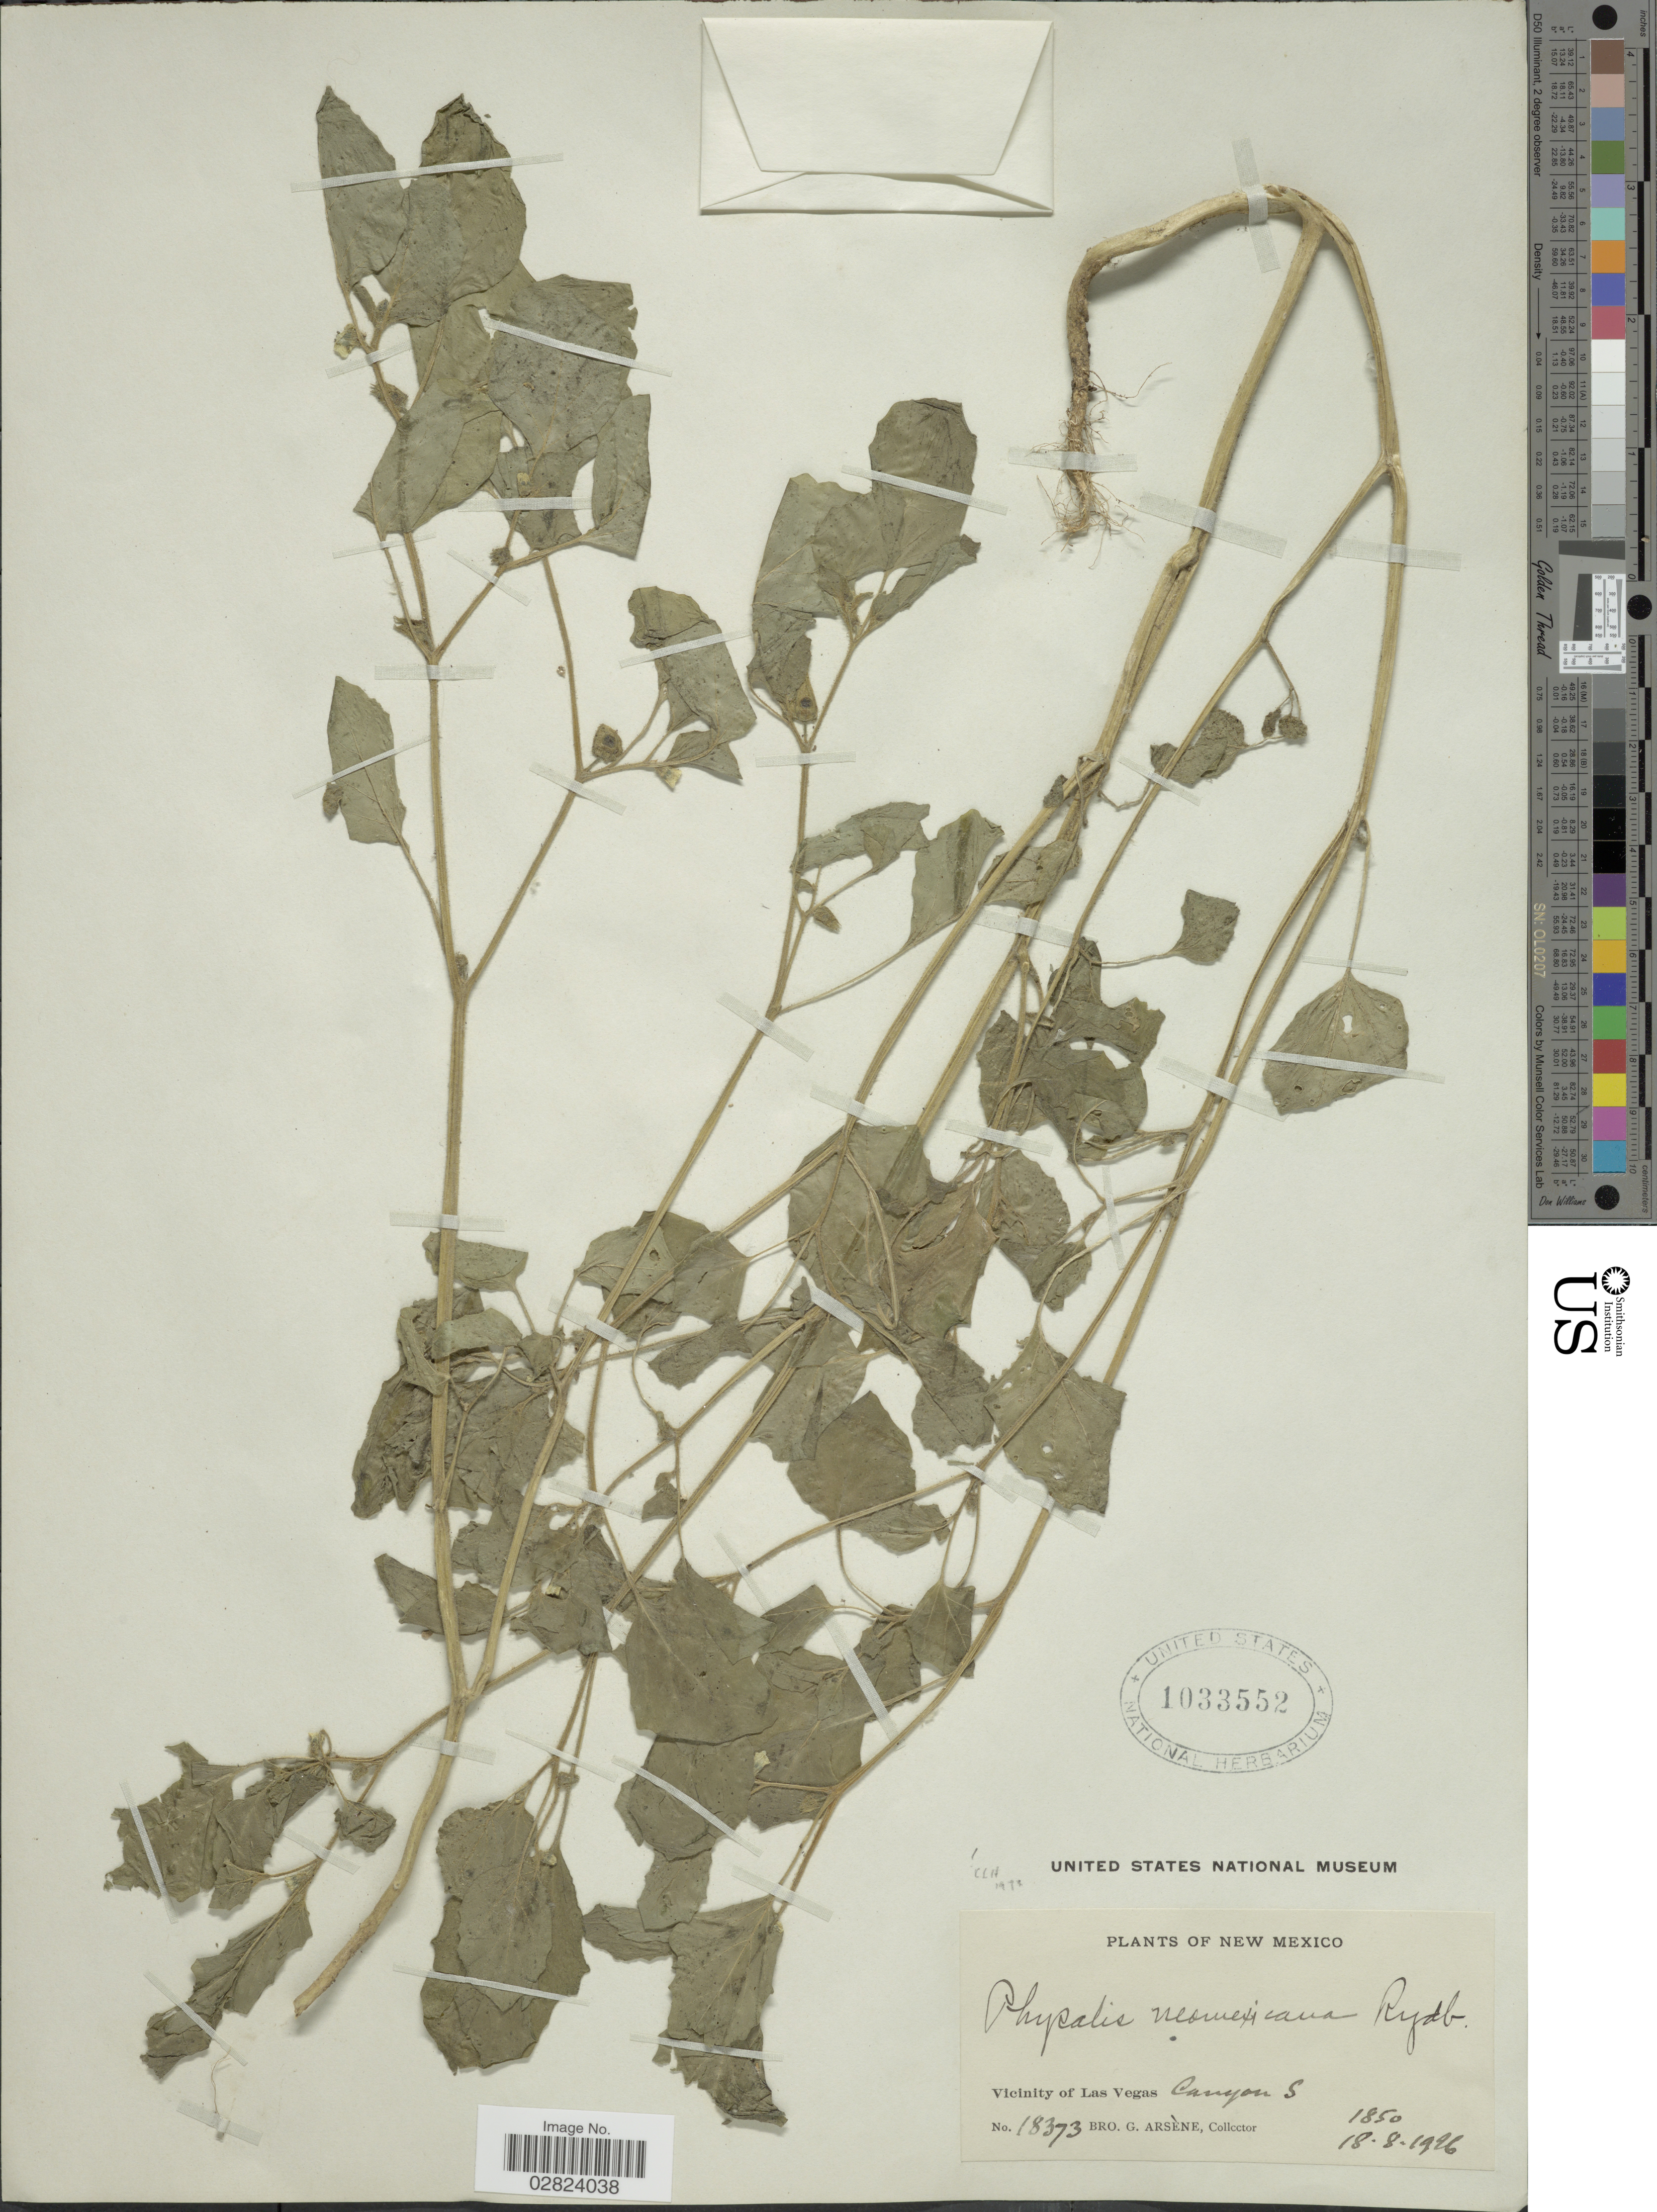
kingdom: Plantae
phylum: Tracheophyta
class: Magnoliopsida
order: Solanales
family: Solanaceae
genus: Physalis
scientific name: Physalis neomexicana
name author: Rydb.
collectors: Bro. G. Arsène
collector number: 18373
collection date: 1926-08-18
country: United States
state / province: New Mexico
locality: Vicinity of Las Vegas. Canyon S.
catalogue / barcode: US 1033552